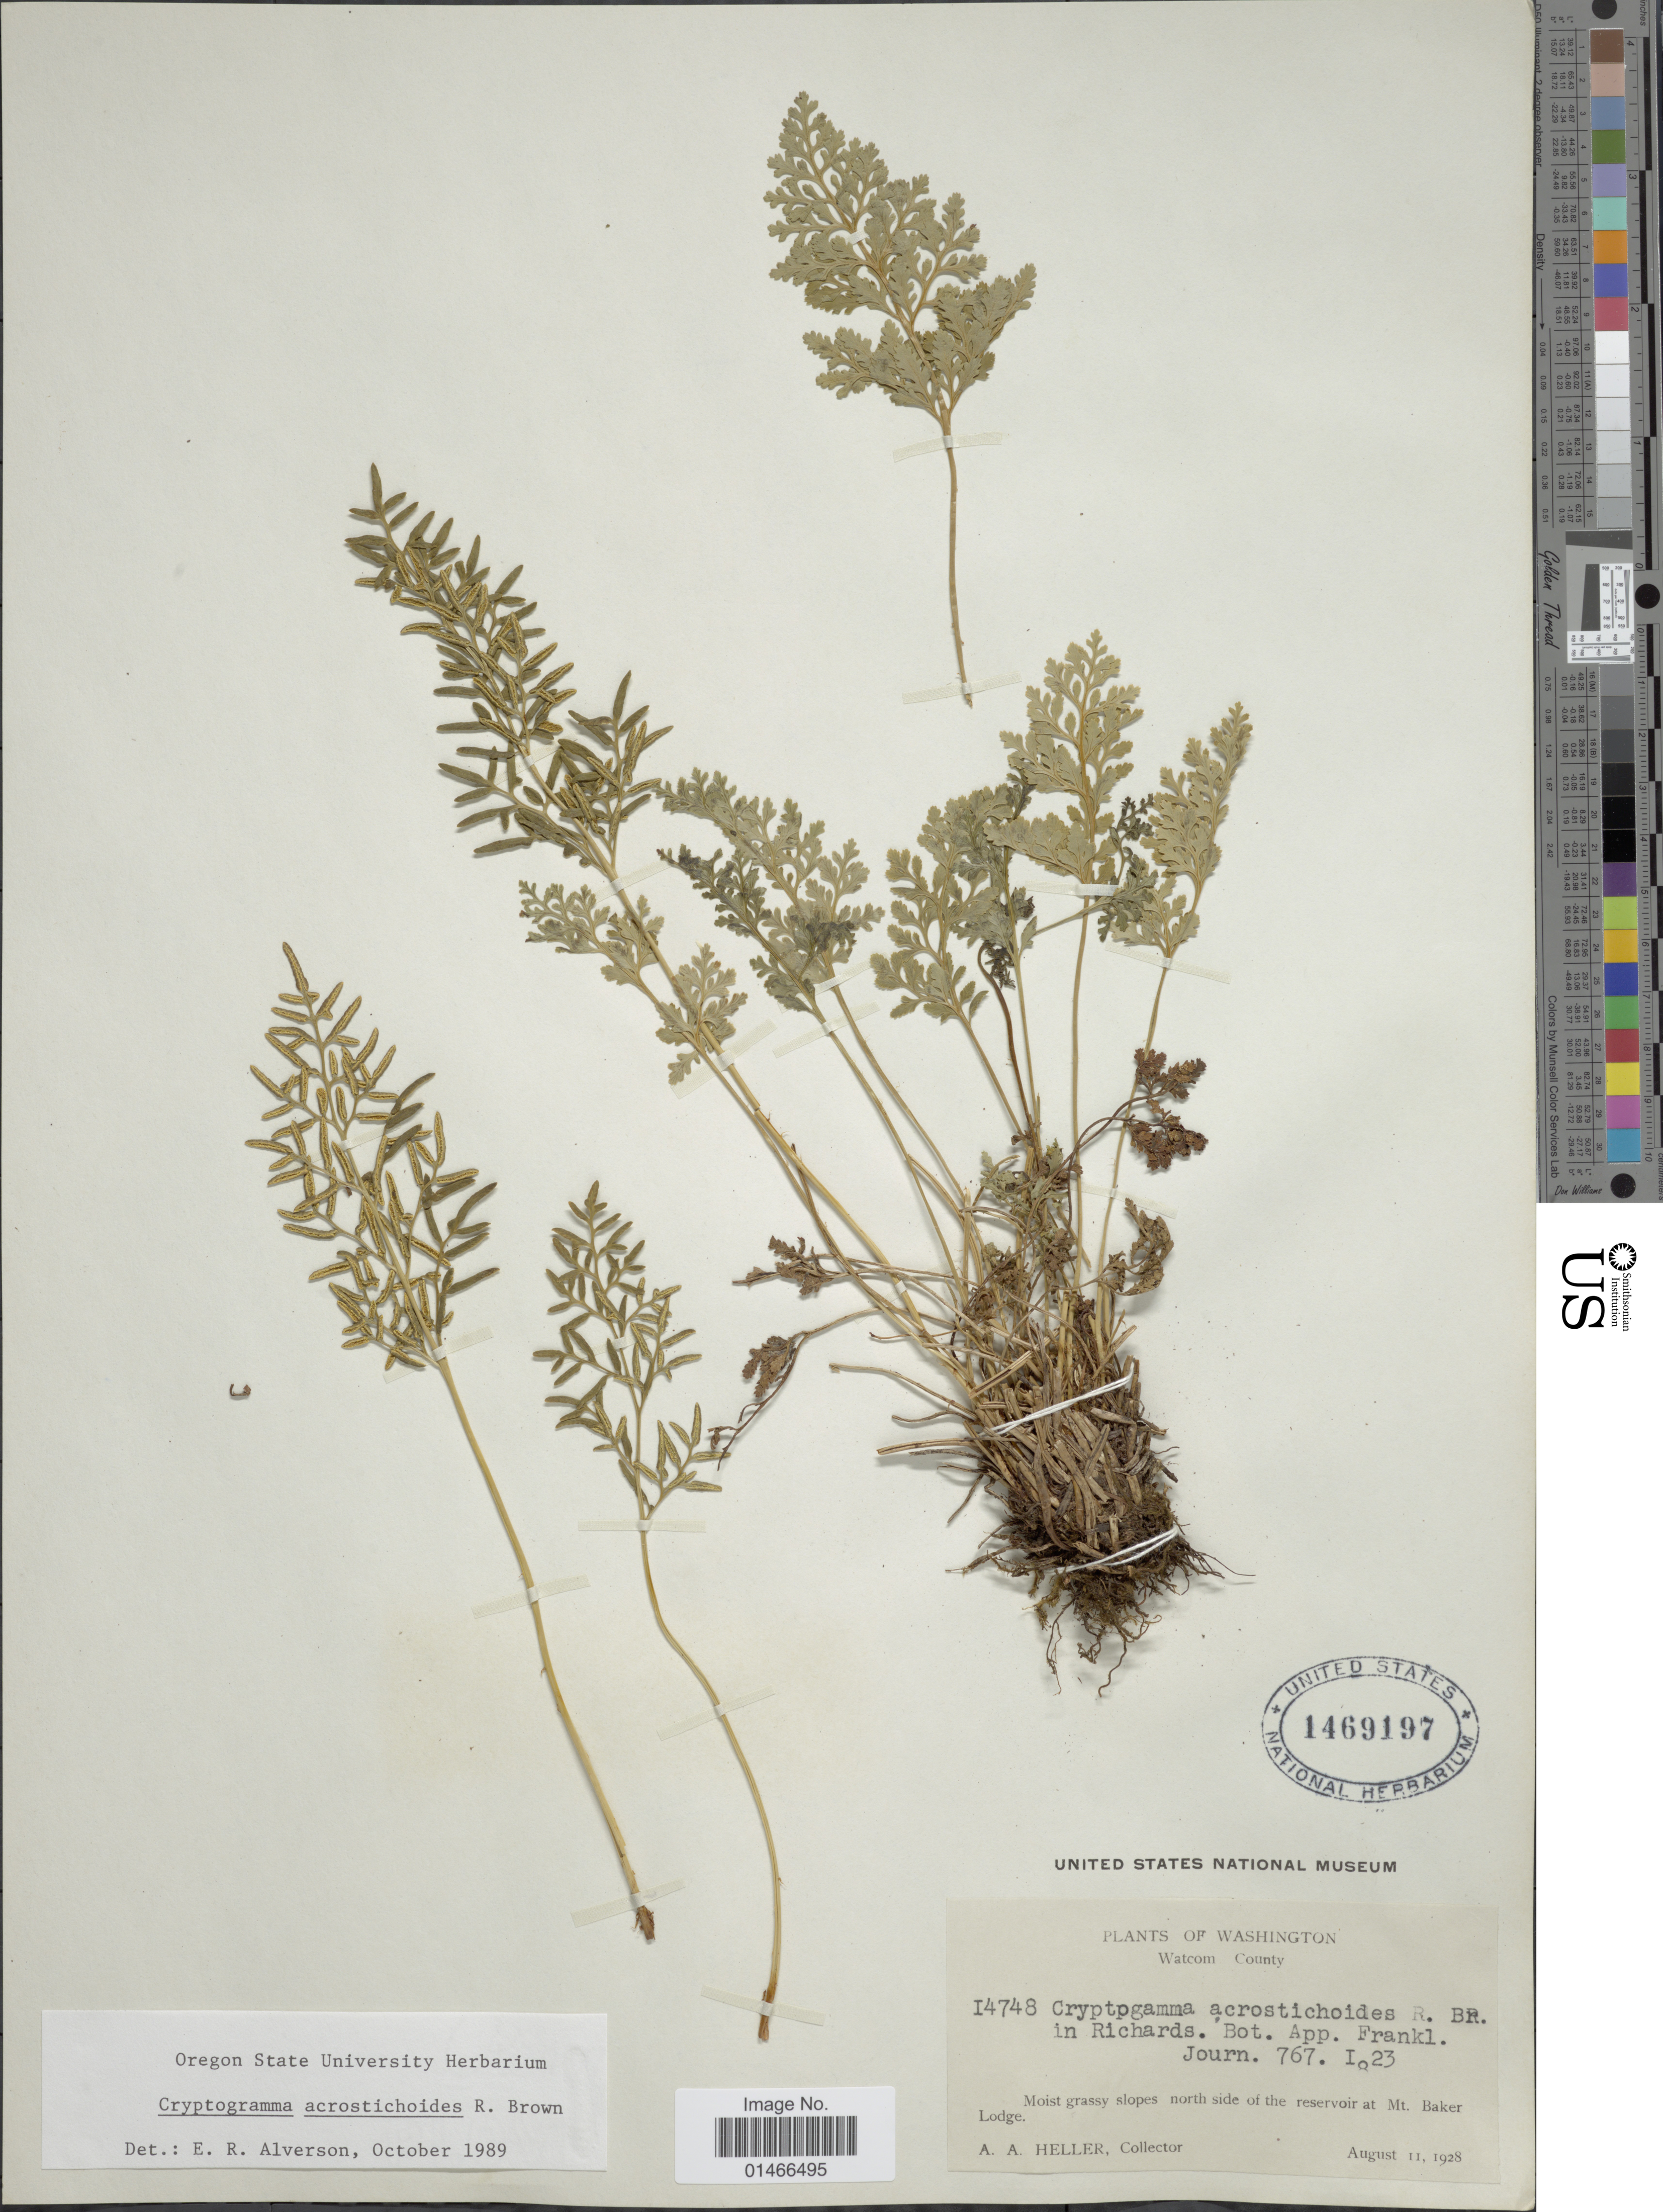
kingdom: Plantae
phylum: Tracheophyta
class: Polypodiopsida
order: Polypodiales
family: Pteridaceae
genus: Cryptogramma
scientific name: Cryptogramma acrostichoides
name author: R. Br.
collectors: A. A. Heller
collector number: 14748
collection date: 1928-08-11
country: United States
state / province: Washington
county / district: Whatcom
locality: Watcom County. Moist grassy slopes north side of the reservoir at Mt. Baker Lodge.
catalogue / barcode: US 1469197